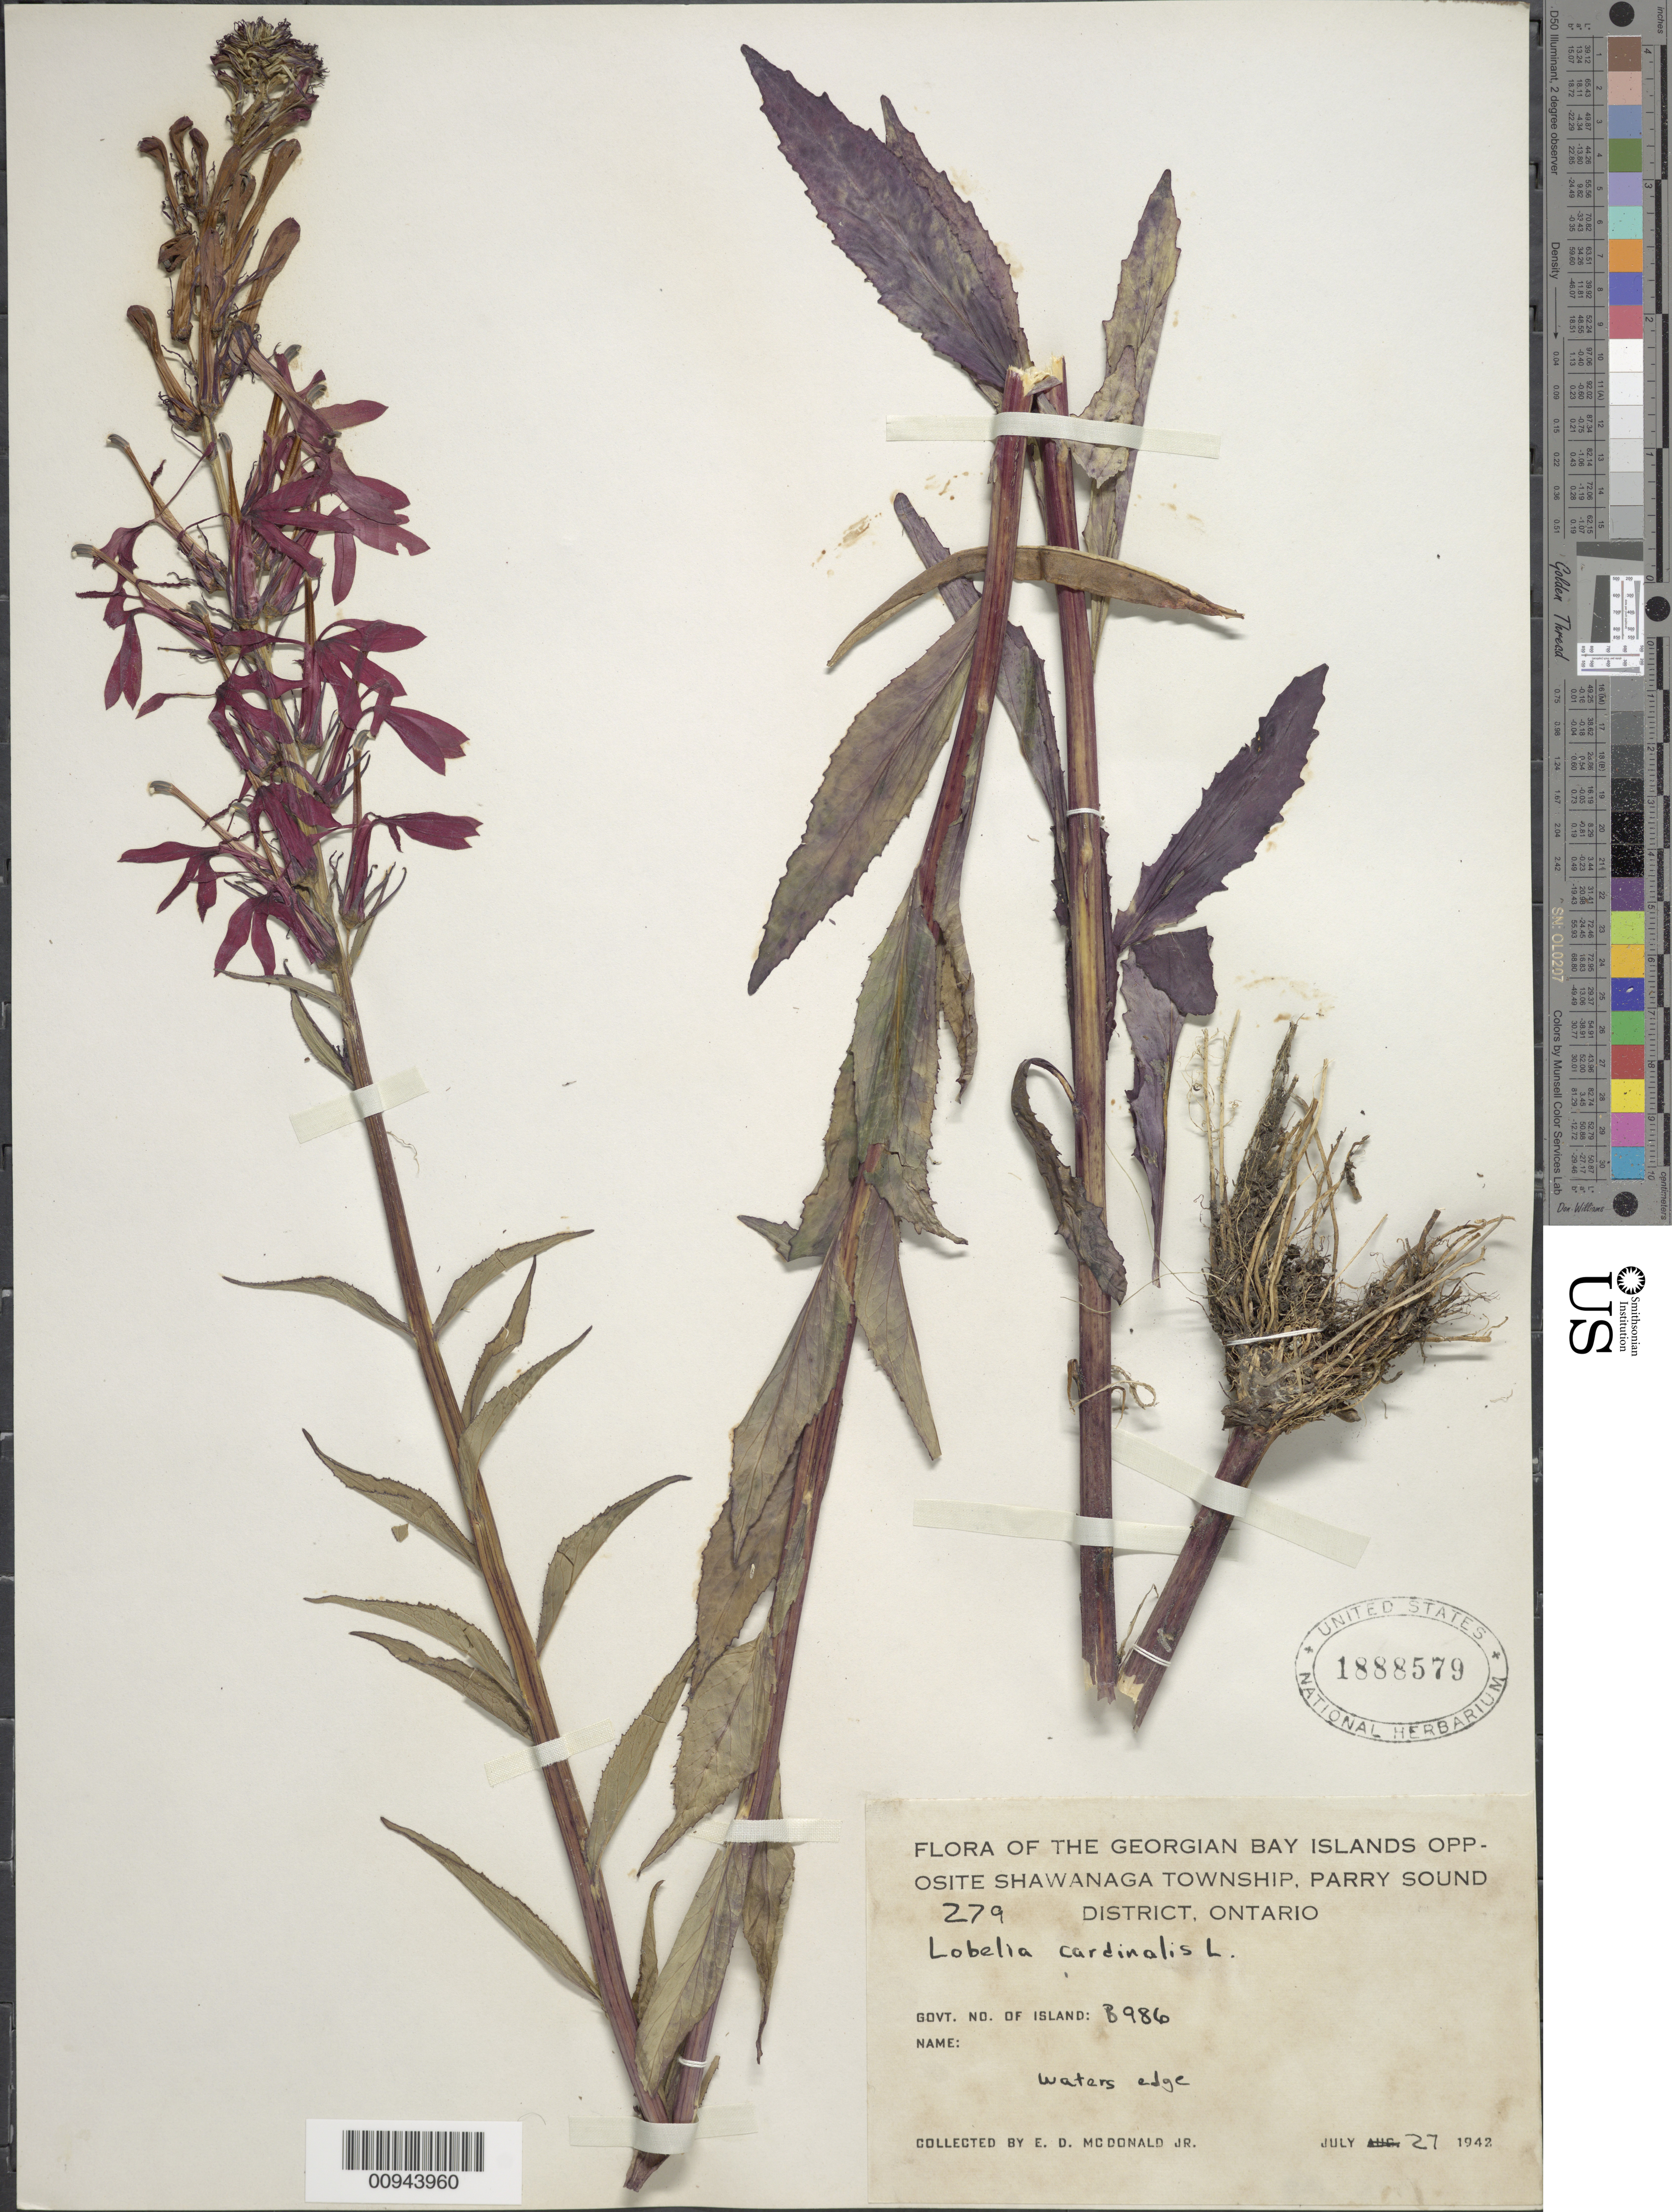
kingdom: Plantae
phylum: Tracheophyta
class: Magnoliopsida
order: Asterales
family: Campanulaceae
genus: Lobelia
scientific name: Lobelia cardinalis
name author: L.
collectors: E. D. McDonald Jr.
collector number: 279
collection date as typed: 27 Jul 1942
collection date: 1942-07-27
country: Canada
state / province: Ontario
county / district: Parry Sound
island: Georgian Bay Islands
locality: Island No. 986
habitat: waters edge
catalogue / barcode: US 1888579